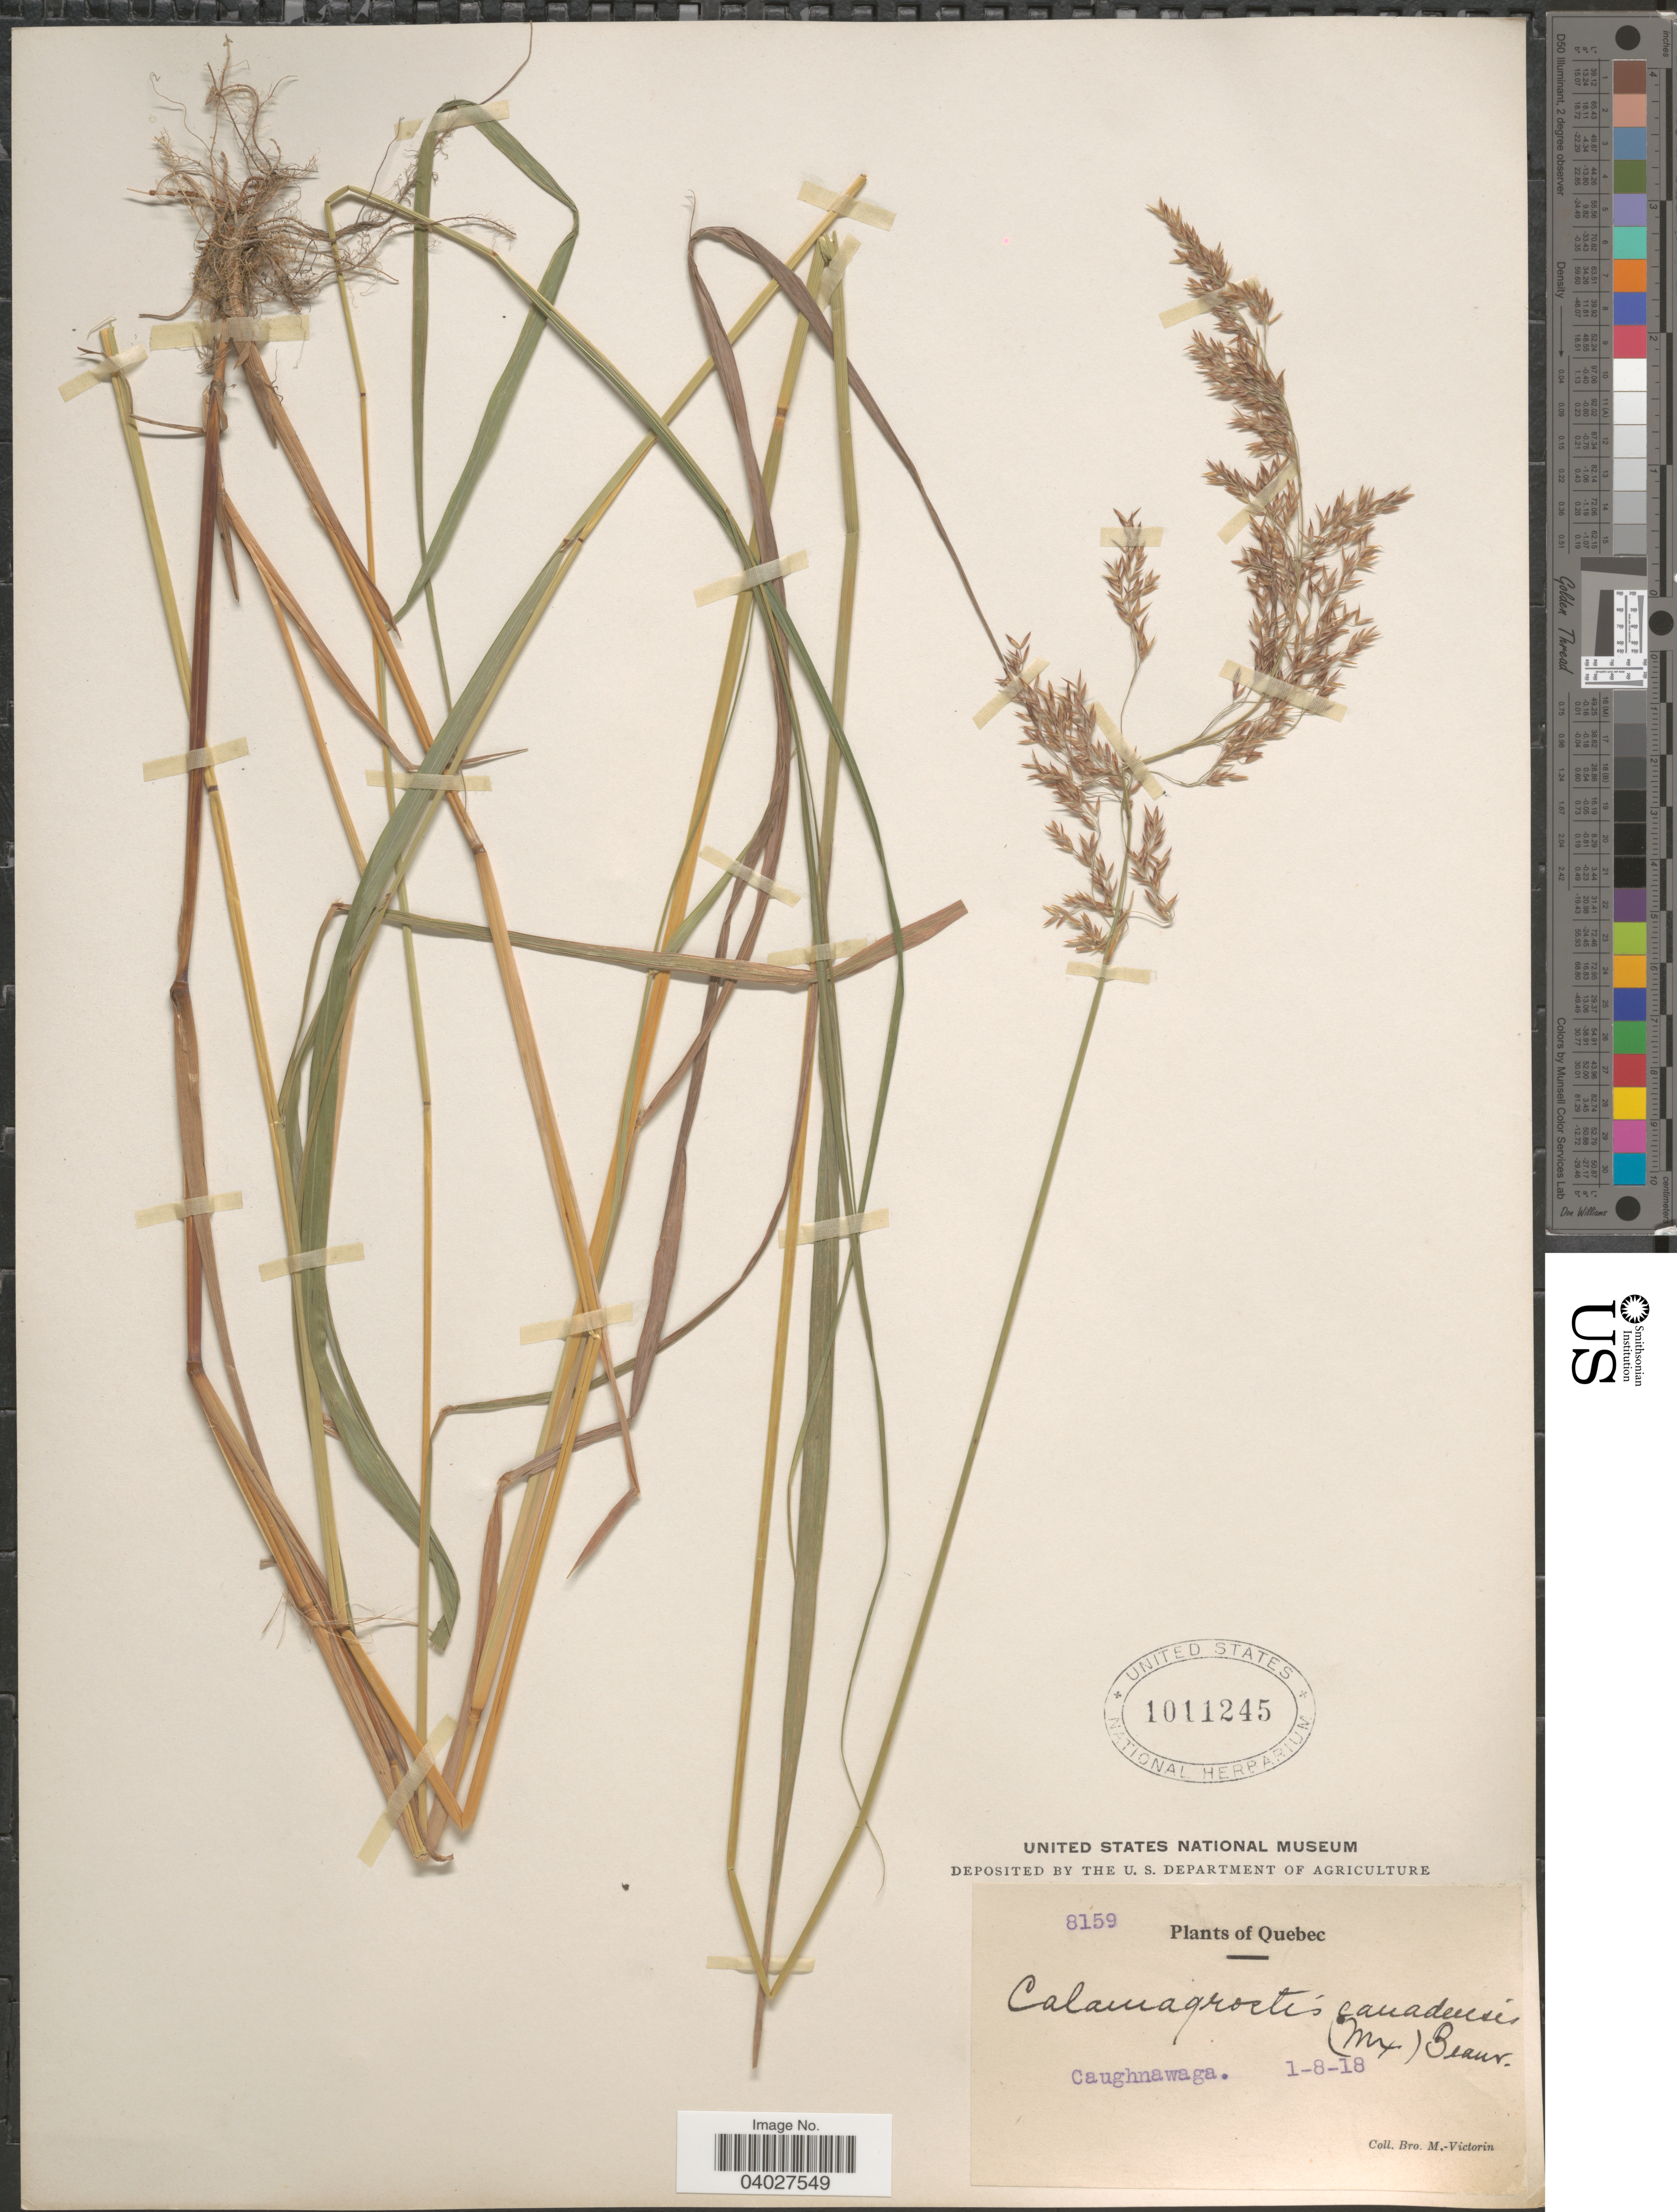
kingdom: Plantae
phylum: Tracheophyta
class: Liliopsida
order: Poales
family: Poaceae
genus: Calamagrostis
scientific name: Calamagrostis canadensis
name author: (Michx.) P. Beauv.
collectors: Fr. Marie-Victorin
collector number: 8159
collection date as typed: Transcribed d/m/y: 1/8/18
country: Canada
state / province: Quebec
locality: Caughnawaga.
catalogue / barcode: US 1011245